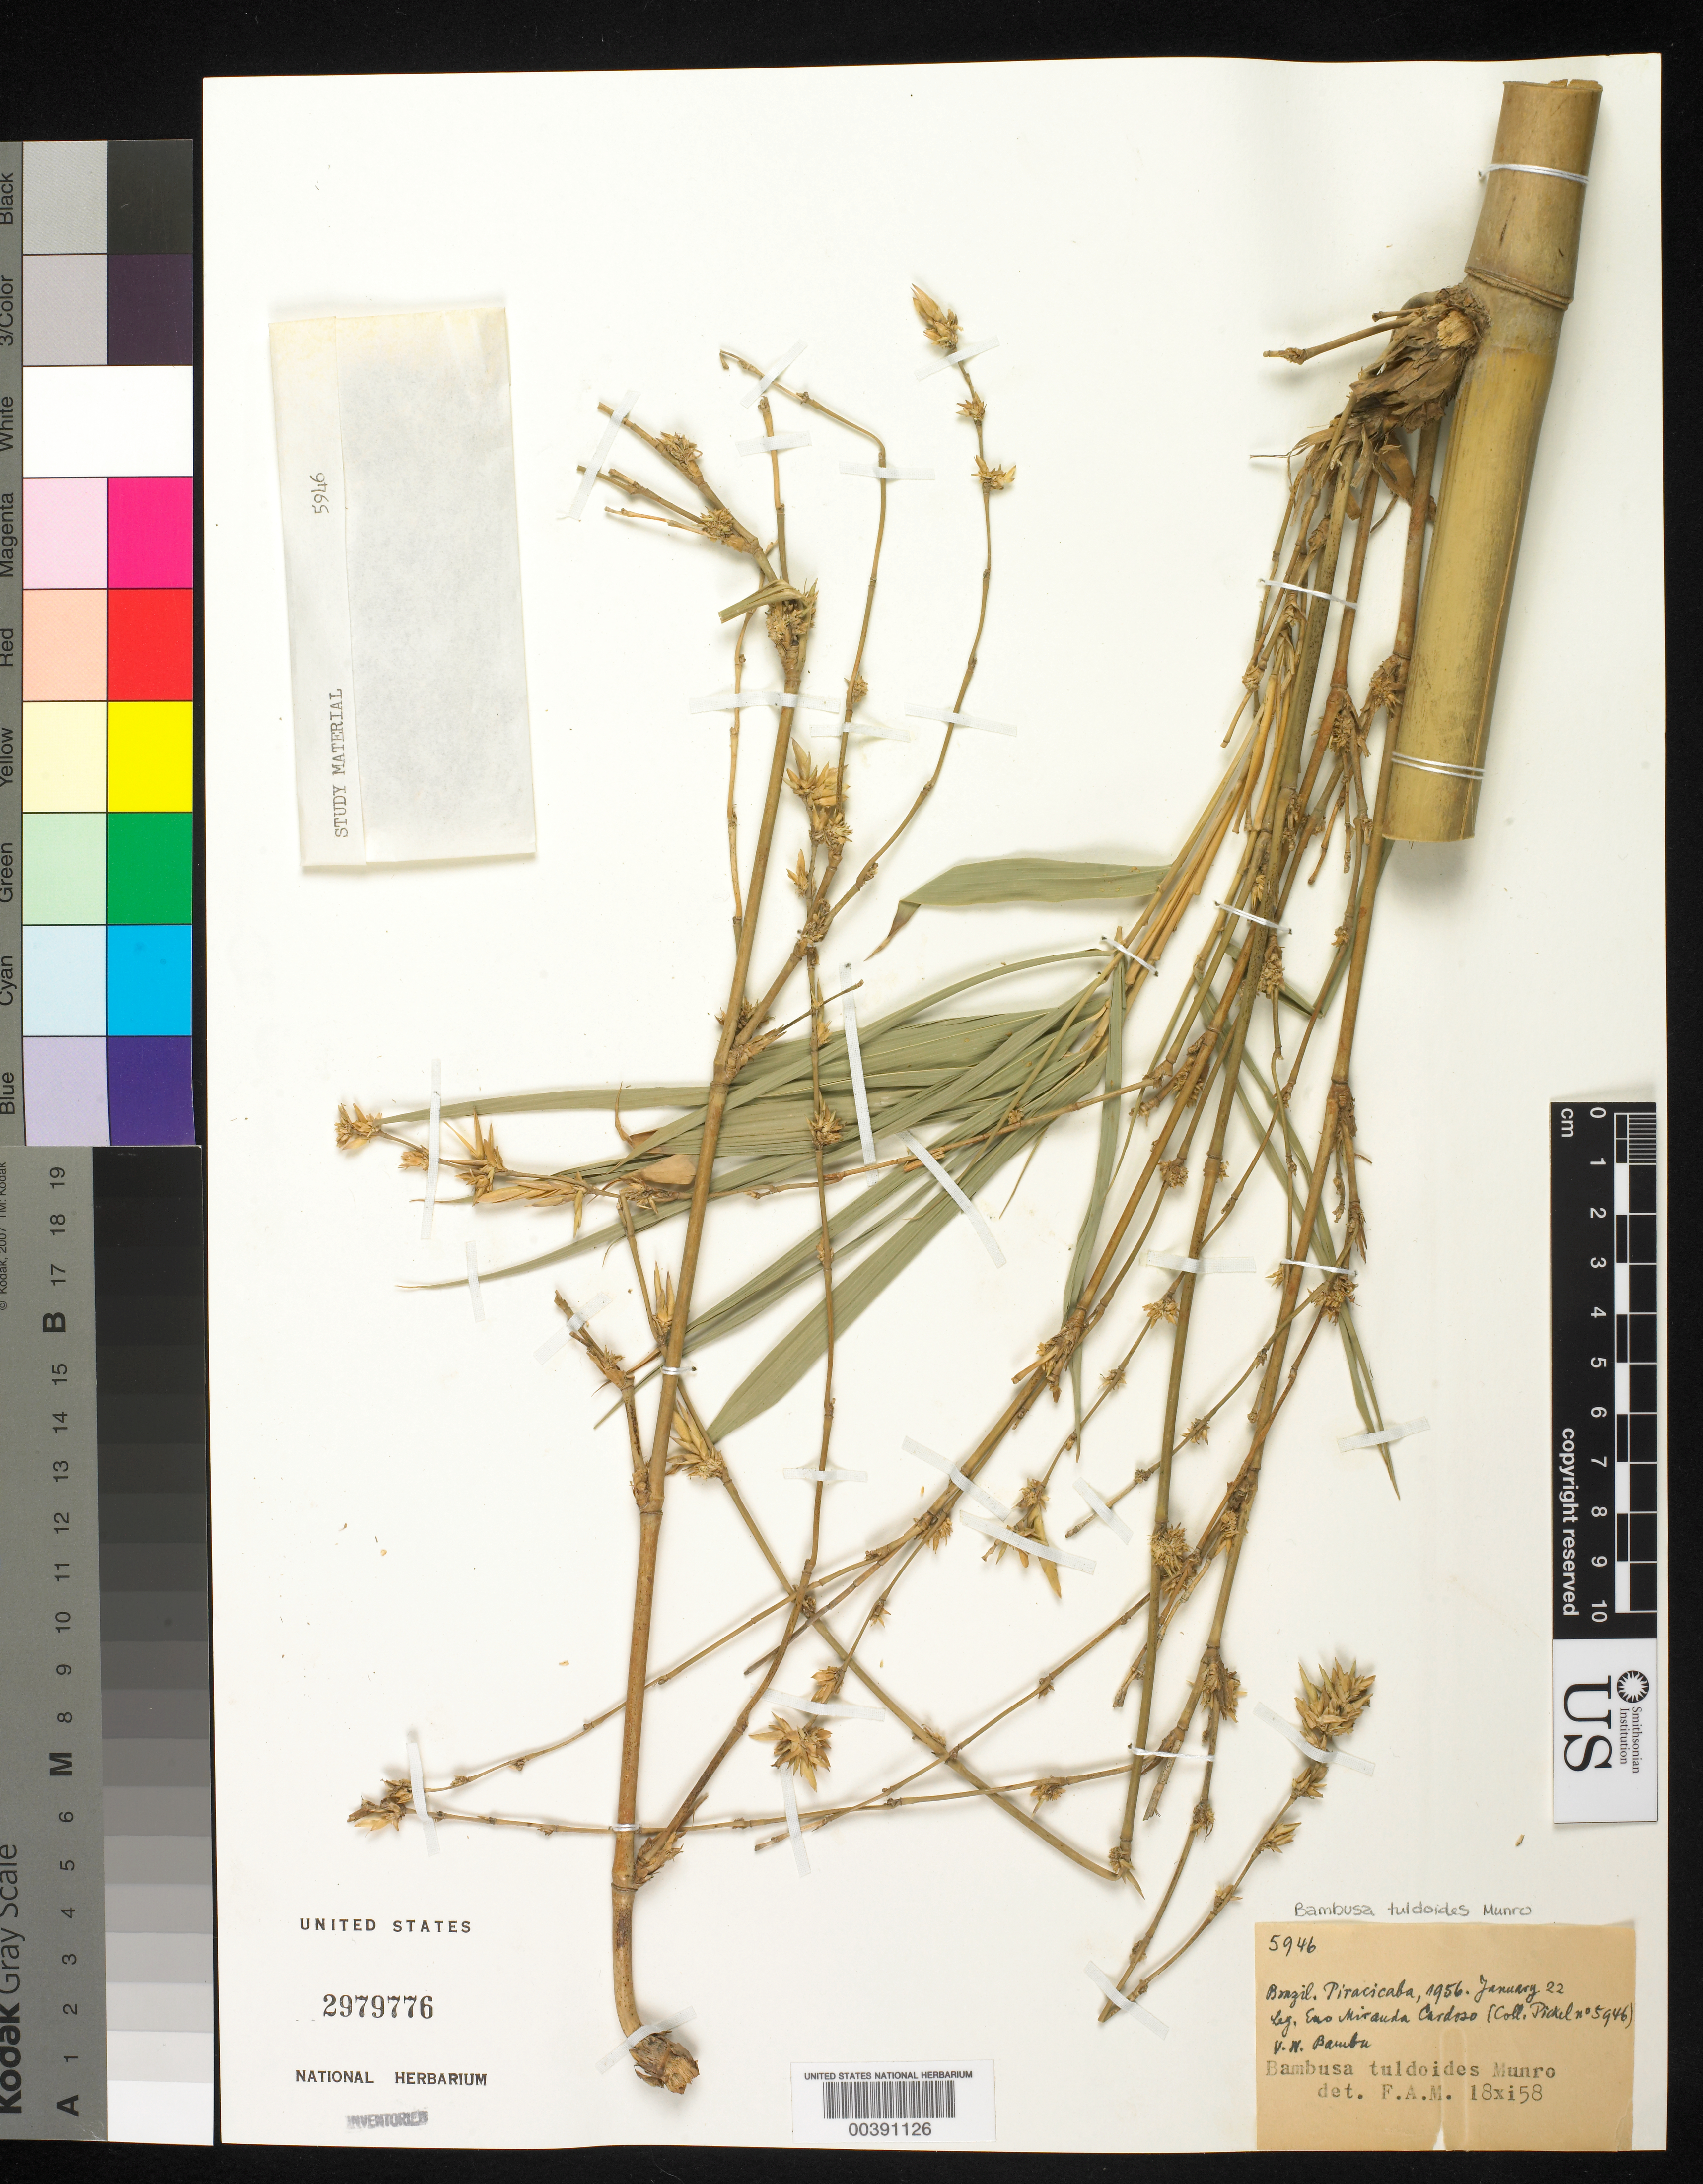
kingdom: Plantae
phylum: Tracheophyta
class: Liliopsida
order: Poales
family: Poaceae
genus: Bambusa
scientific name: Bambusa tuldoides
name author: Munro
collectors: B. J. Pickel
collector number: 5946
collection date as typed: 22 Jan 1956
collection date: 1956-01-22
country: Brazil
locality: Piracicaba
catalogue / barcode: US 2979776